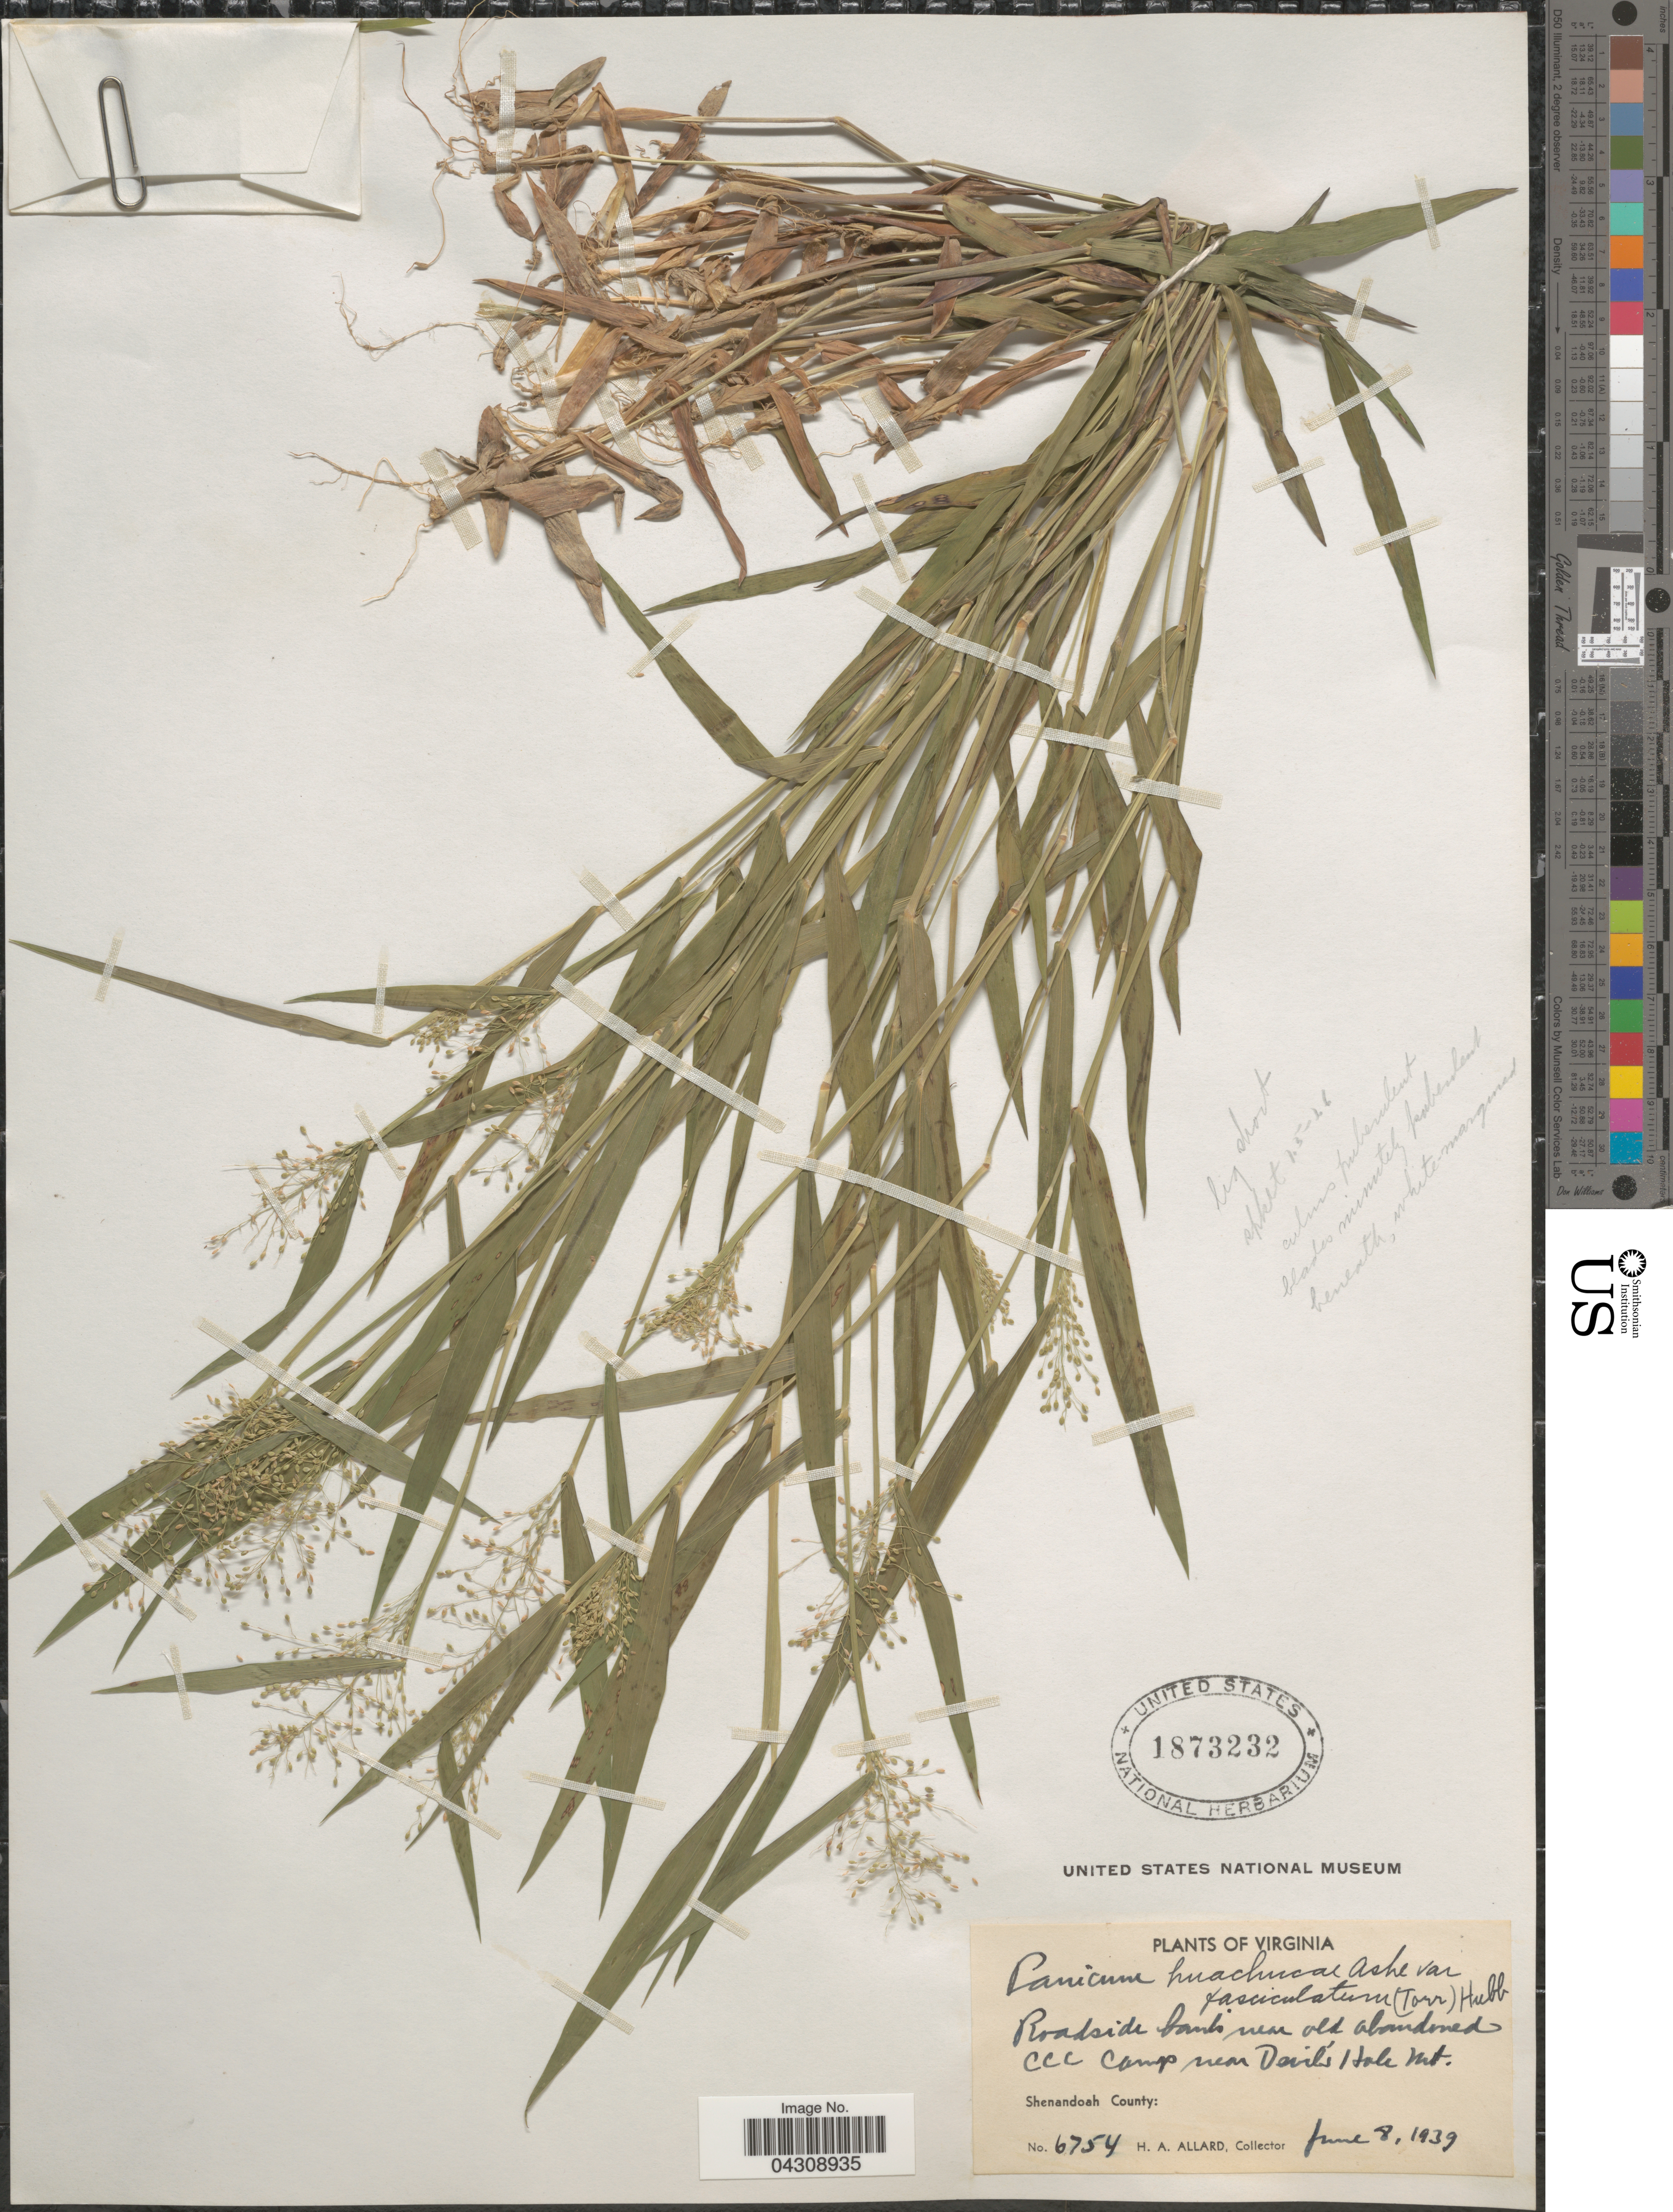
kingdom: Plantae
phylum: Tracheophyta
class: Liliopsida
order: Poales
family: Poaceae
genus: Dichanthelium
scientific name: Dichanthelium acuminatum var. acuminatum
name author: (Sw.) Gould & C.A. Clark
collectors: H. A. Allard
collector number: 6754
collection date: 1939-06-08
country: United States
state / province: Virginia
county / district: Shenandoah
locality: Roadside bank near old abandoned CCC Camp near Devil's Hole Mt. Shenandoah County.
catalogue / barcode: US 1873232